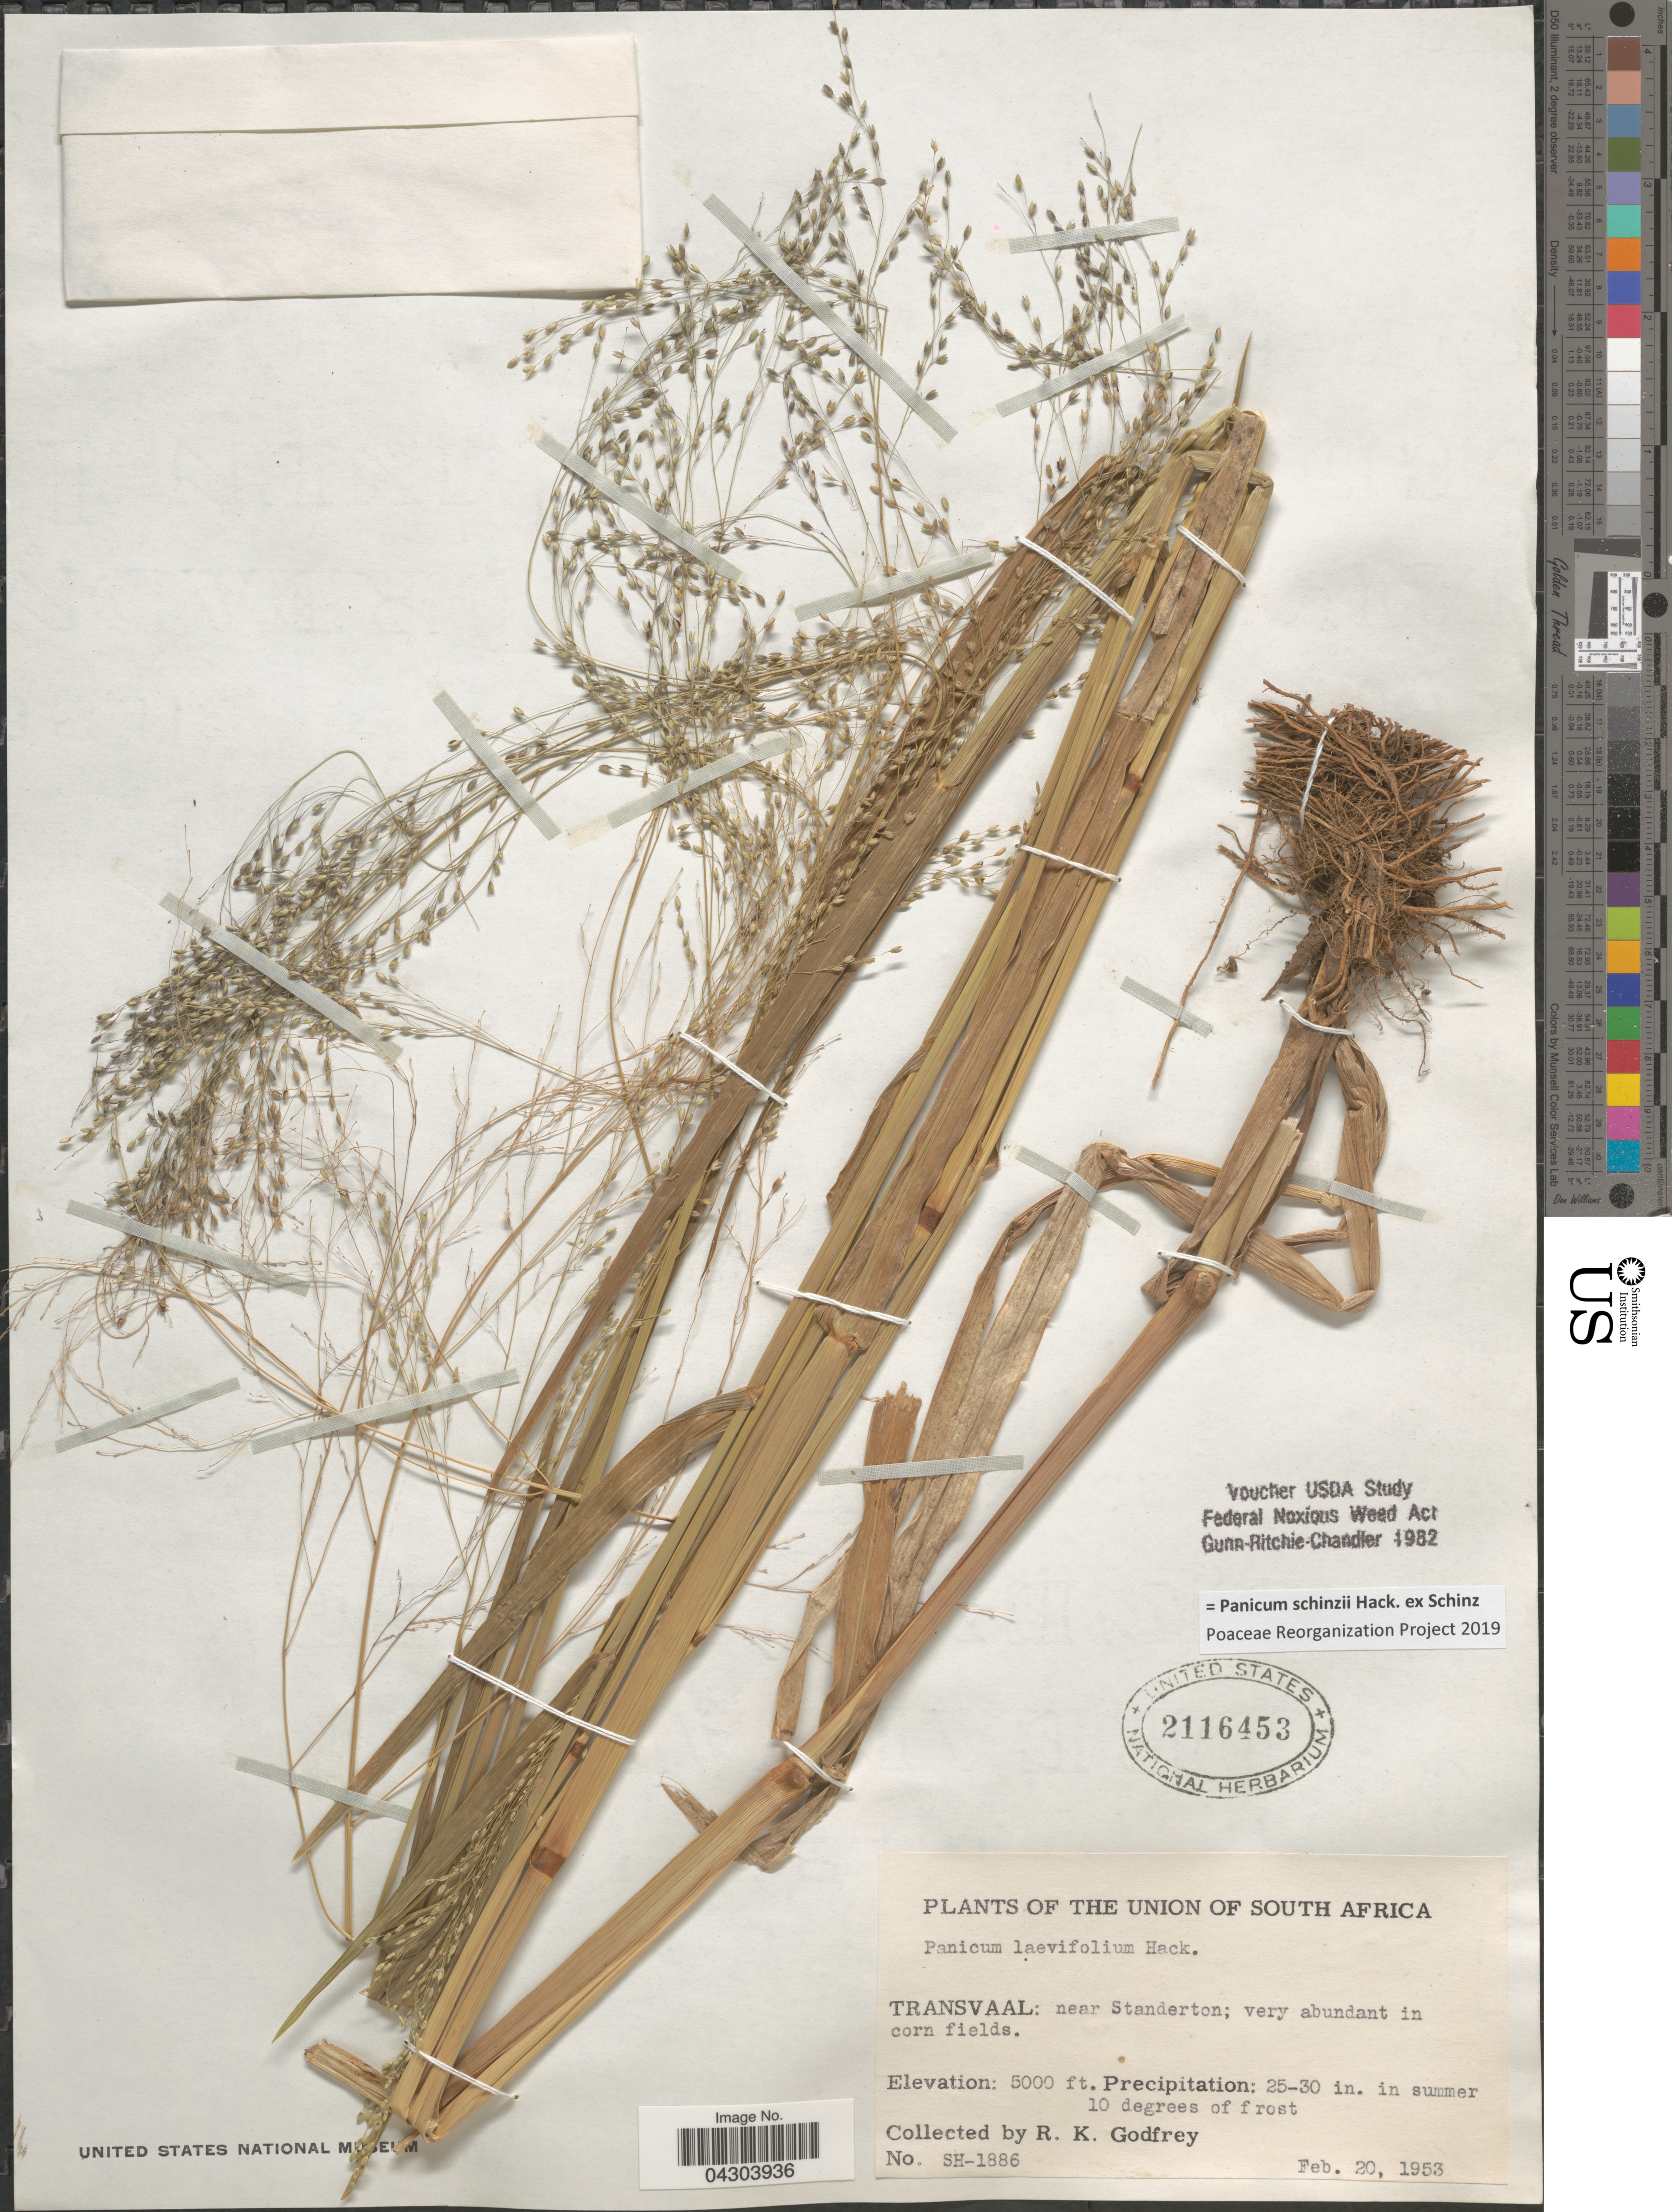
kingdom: Plantae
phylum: Tracheophyta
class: Liliopsida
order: Poales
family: Poaceae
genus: Panicum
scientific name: Panicum schinzii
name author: Hack. ex Schinz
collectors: R. K. Godfrey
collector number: SH-1886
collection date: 1953-02-20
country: South Africa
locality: The Union Of South Africa. Transvaal: near Standerton.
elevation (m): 1524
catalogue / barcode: US 2116453